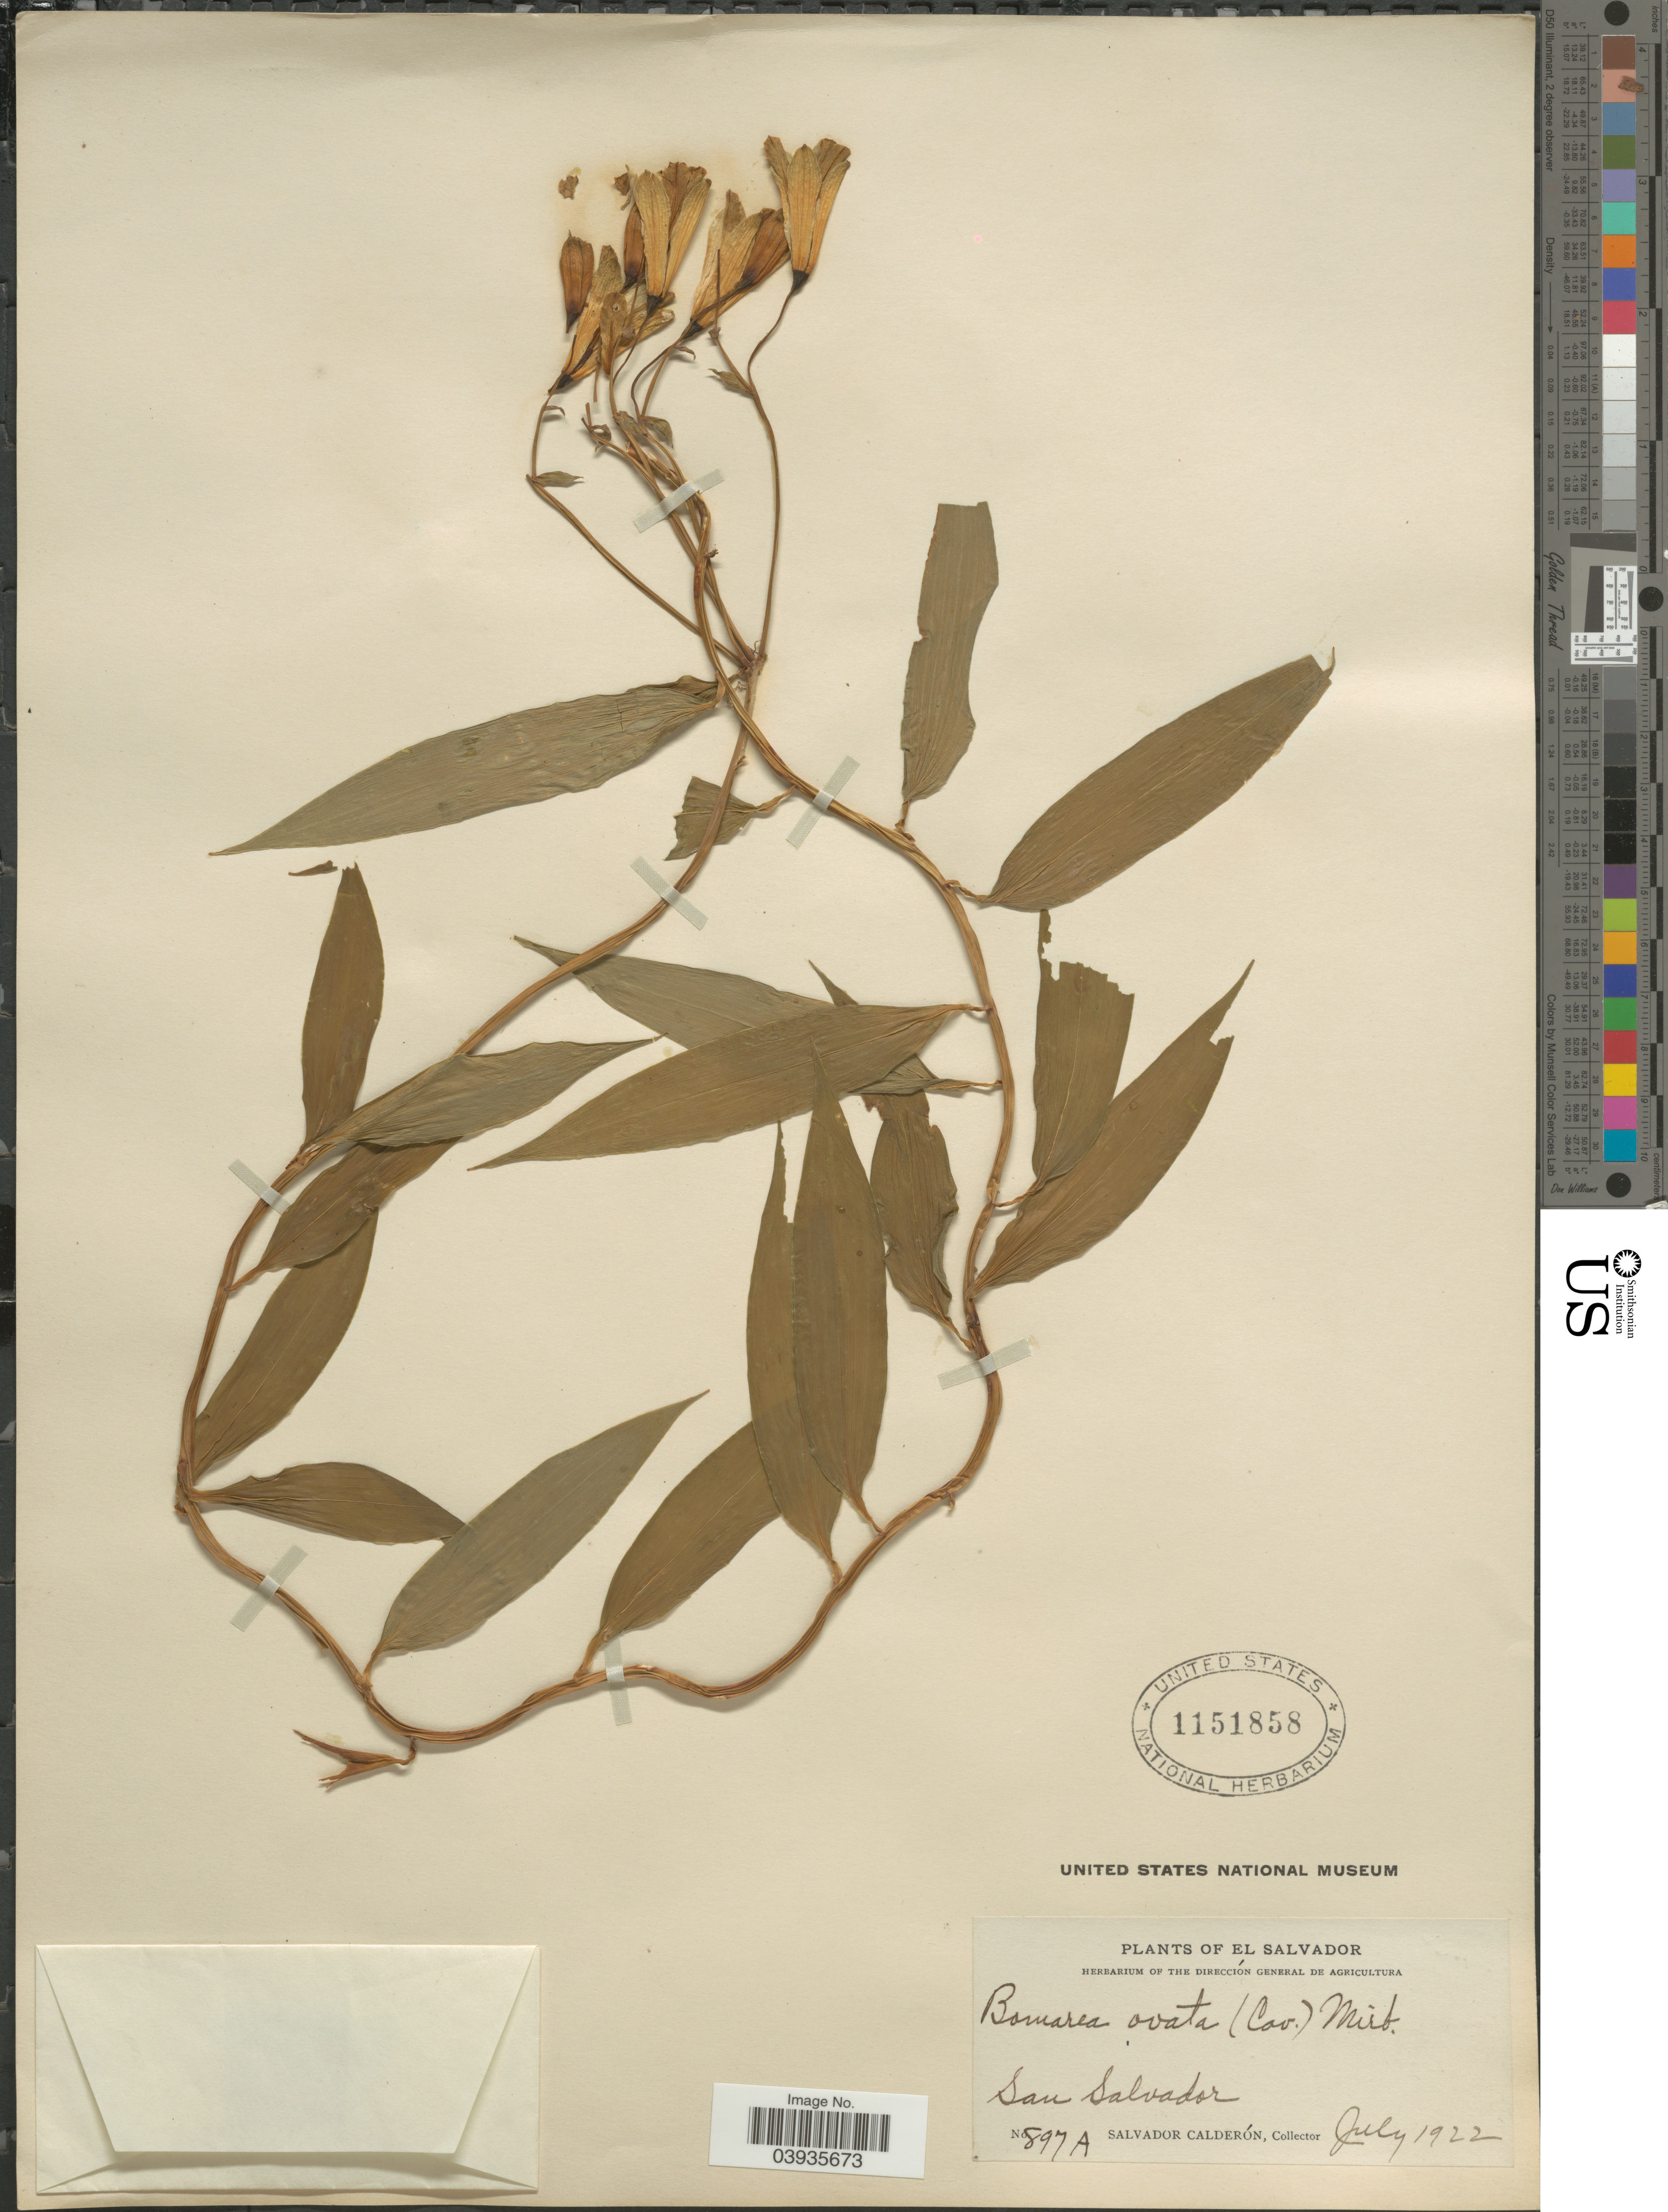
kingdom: Plantae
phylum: Tracheophyta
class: Liliopsida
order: Liliales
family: Alstroemeriaceae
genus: Bomarea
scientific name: Bomarea ovata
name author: (Cav.) Mirb.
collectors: S. Calderón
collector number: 897A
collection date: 1922-07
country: El Salvador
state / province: San Salvador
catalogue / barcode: US 1151858